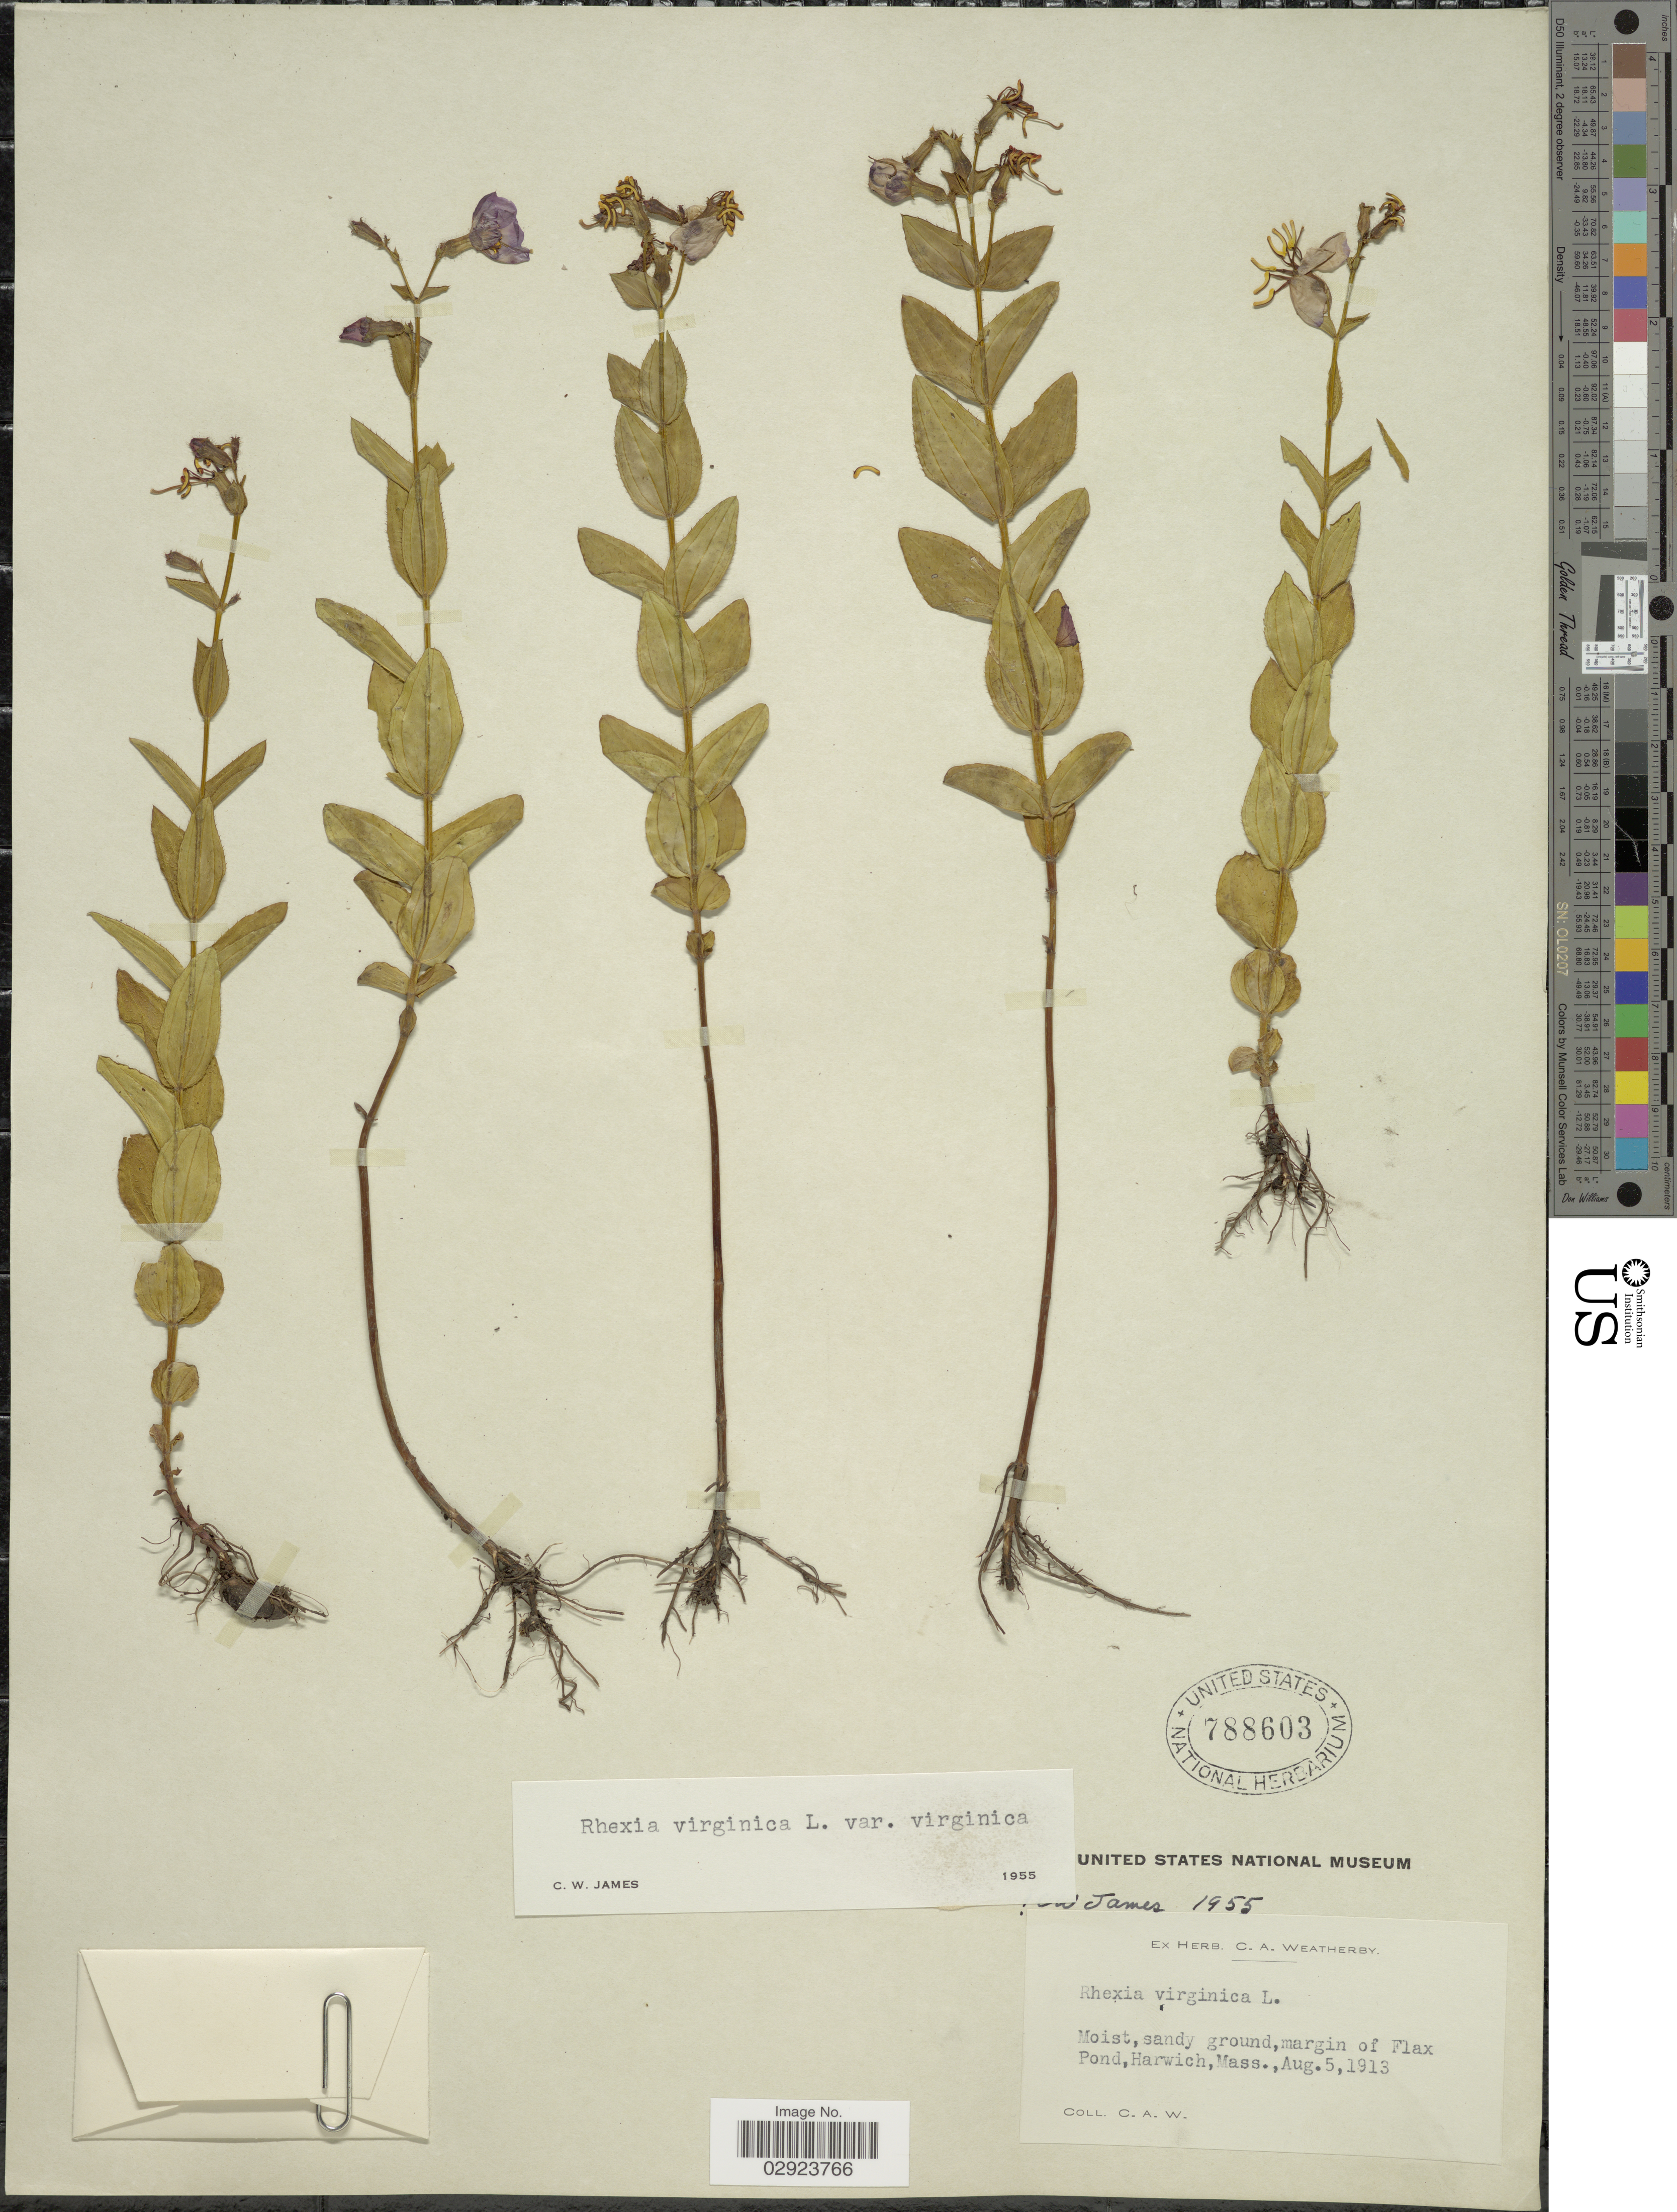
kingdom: Plantae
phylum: Tracheophyta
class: Magnoliopsida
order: Myrtales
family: Melastomataceae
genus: Rhexia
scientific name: Rhexia virginica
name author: L.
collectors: C. A. Weatherby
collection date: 1913-08-05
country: United States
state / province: Massachusetts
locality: Margin of Flax Pond, Harwich, Mass.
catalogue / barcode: US 788603